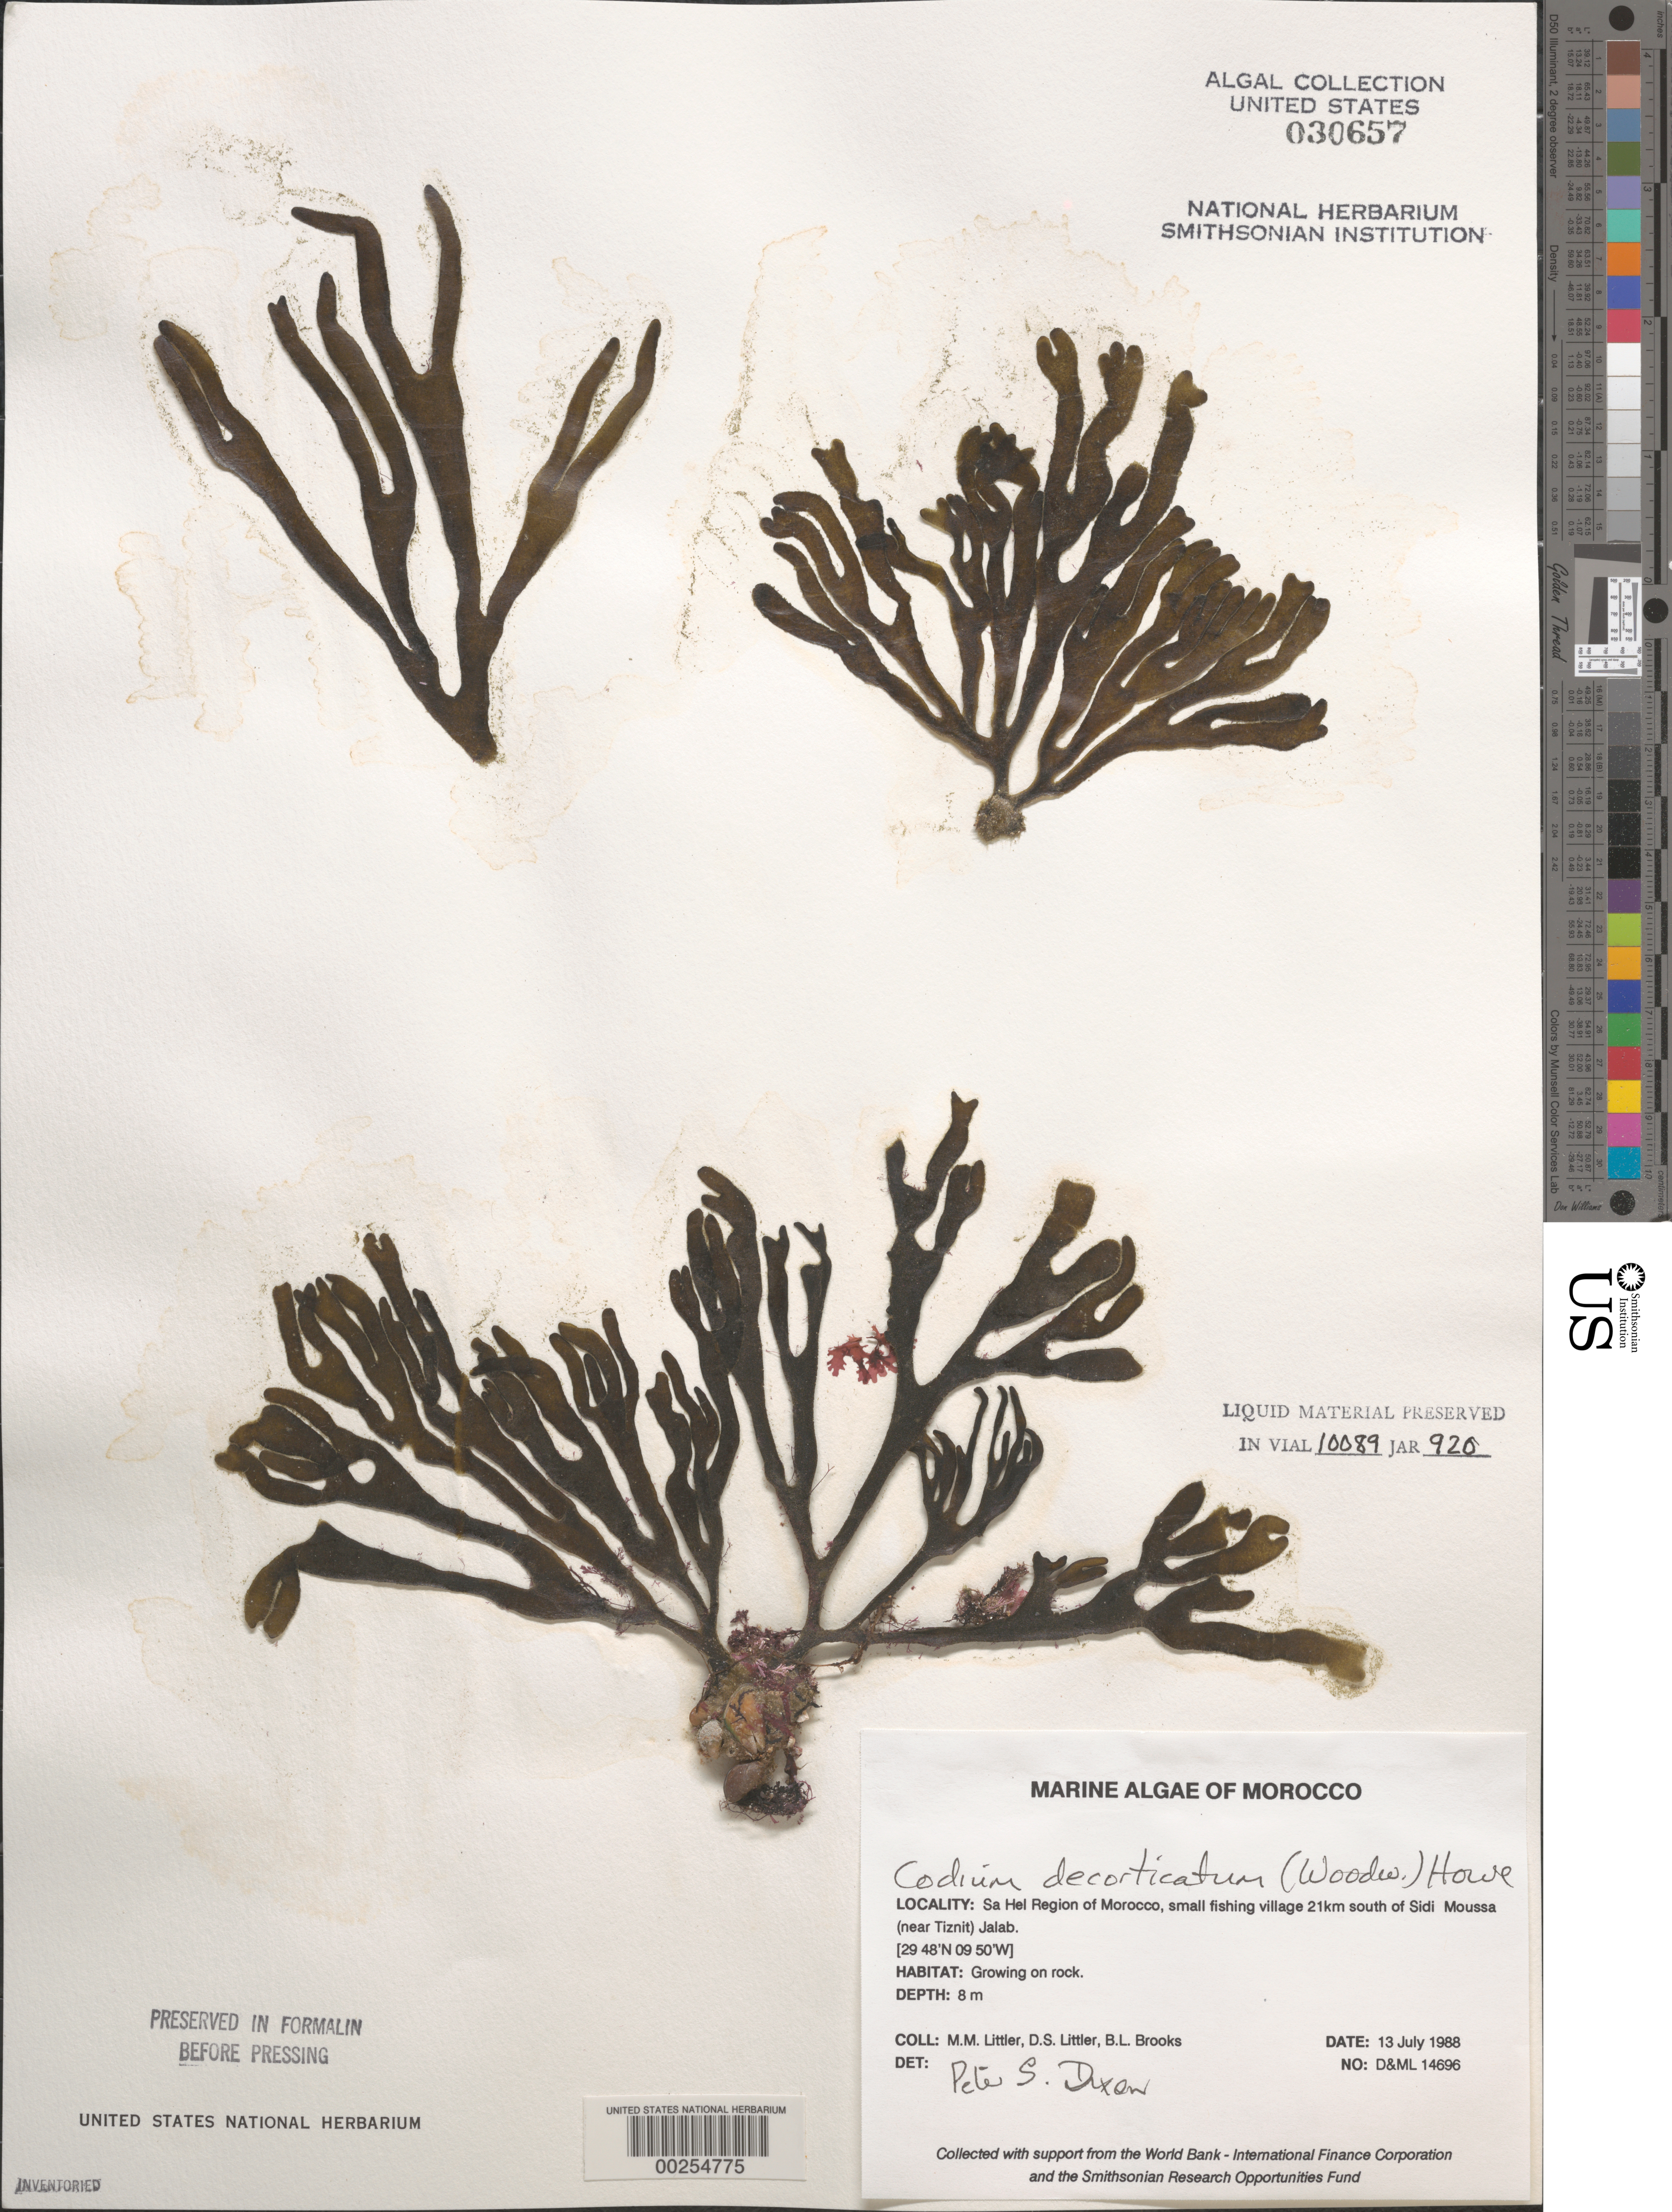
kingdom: Plantae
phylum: Chlorophyta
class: Ulvophyceae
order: Bryopsidales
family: Codiaceae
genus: Codium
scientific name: Codium decorticatum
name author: (Woodw.) M. Howe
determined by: Dixon, P. S.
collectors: M. M. Littler, D. S. Littler & B. Brooks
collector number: D&ML 14696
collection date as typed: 13 Jul 1987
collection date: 1987-07-13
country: Morocco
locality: Sa Hel region, village 21 km south of Sidi Moussa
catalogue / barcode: US 30657